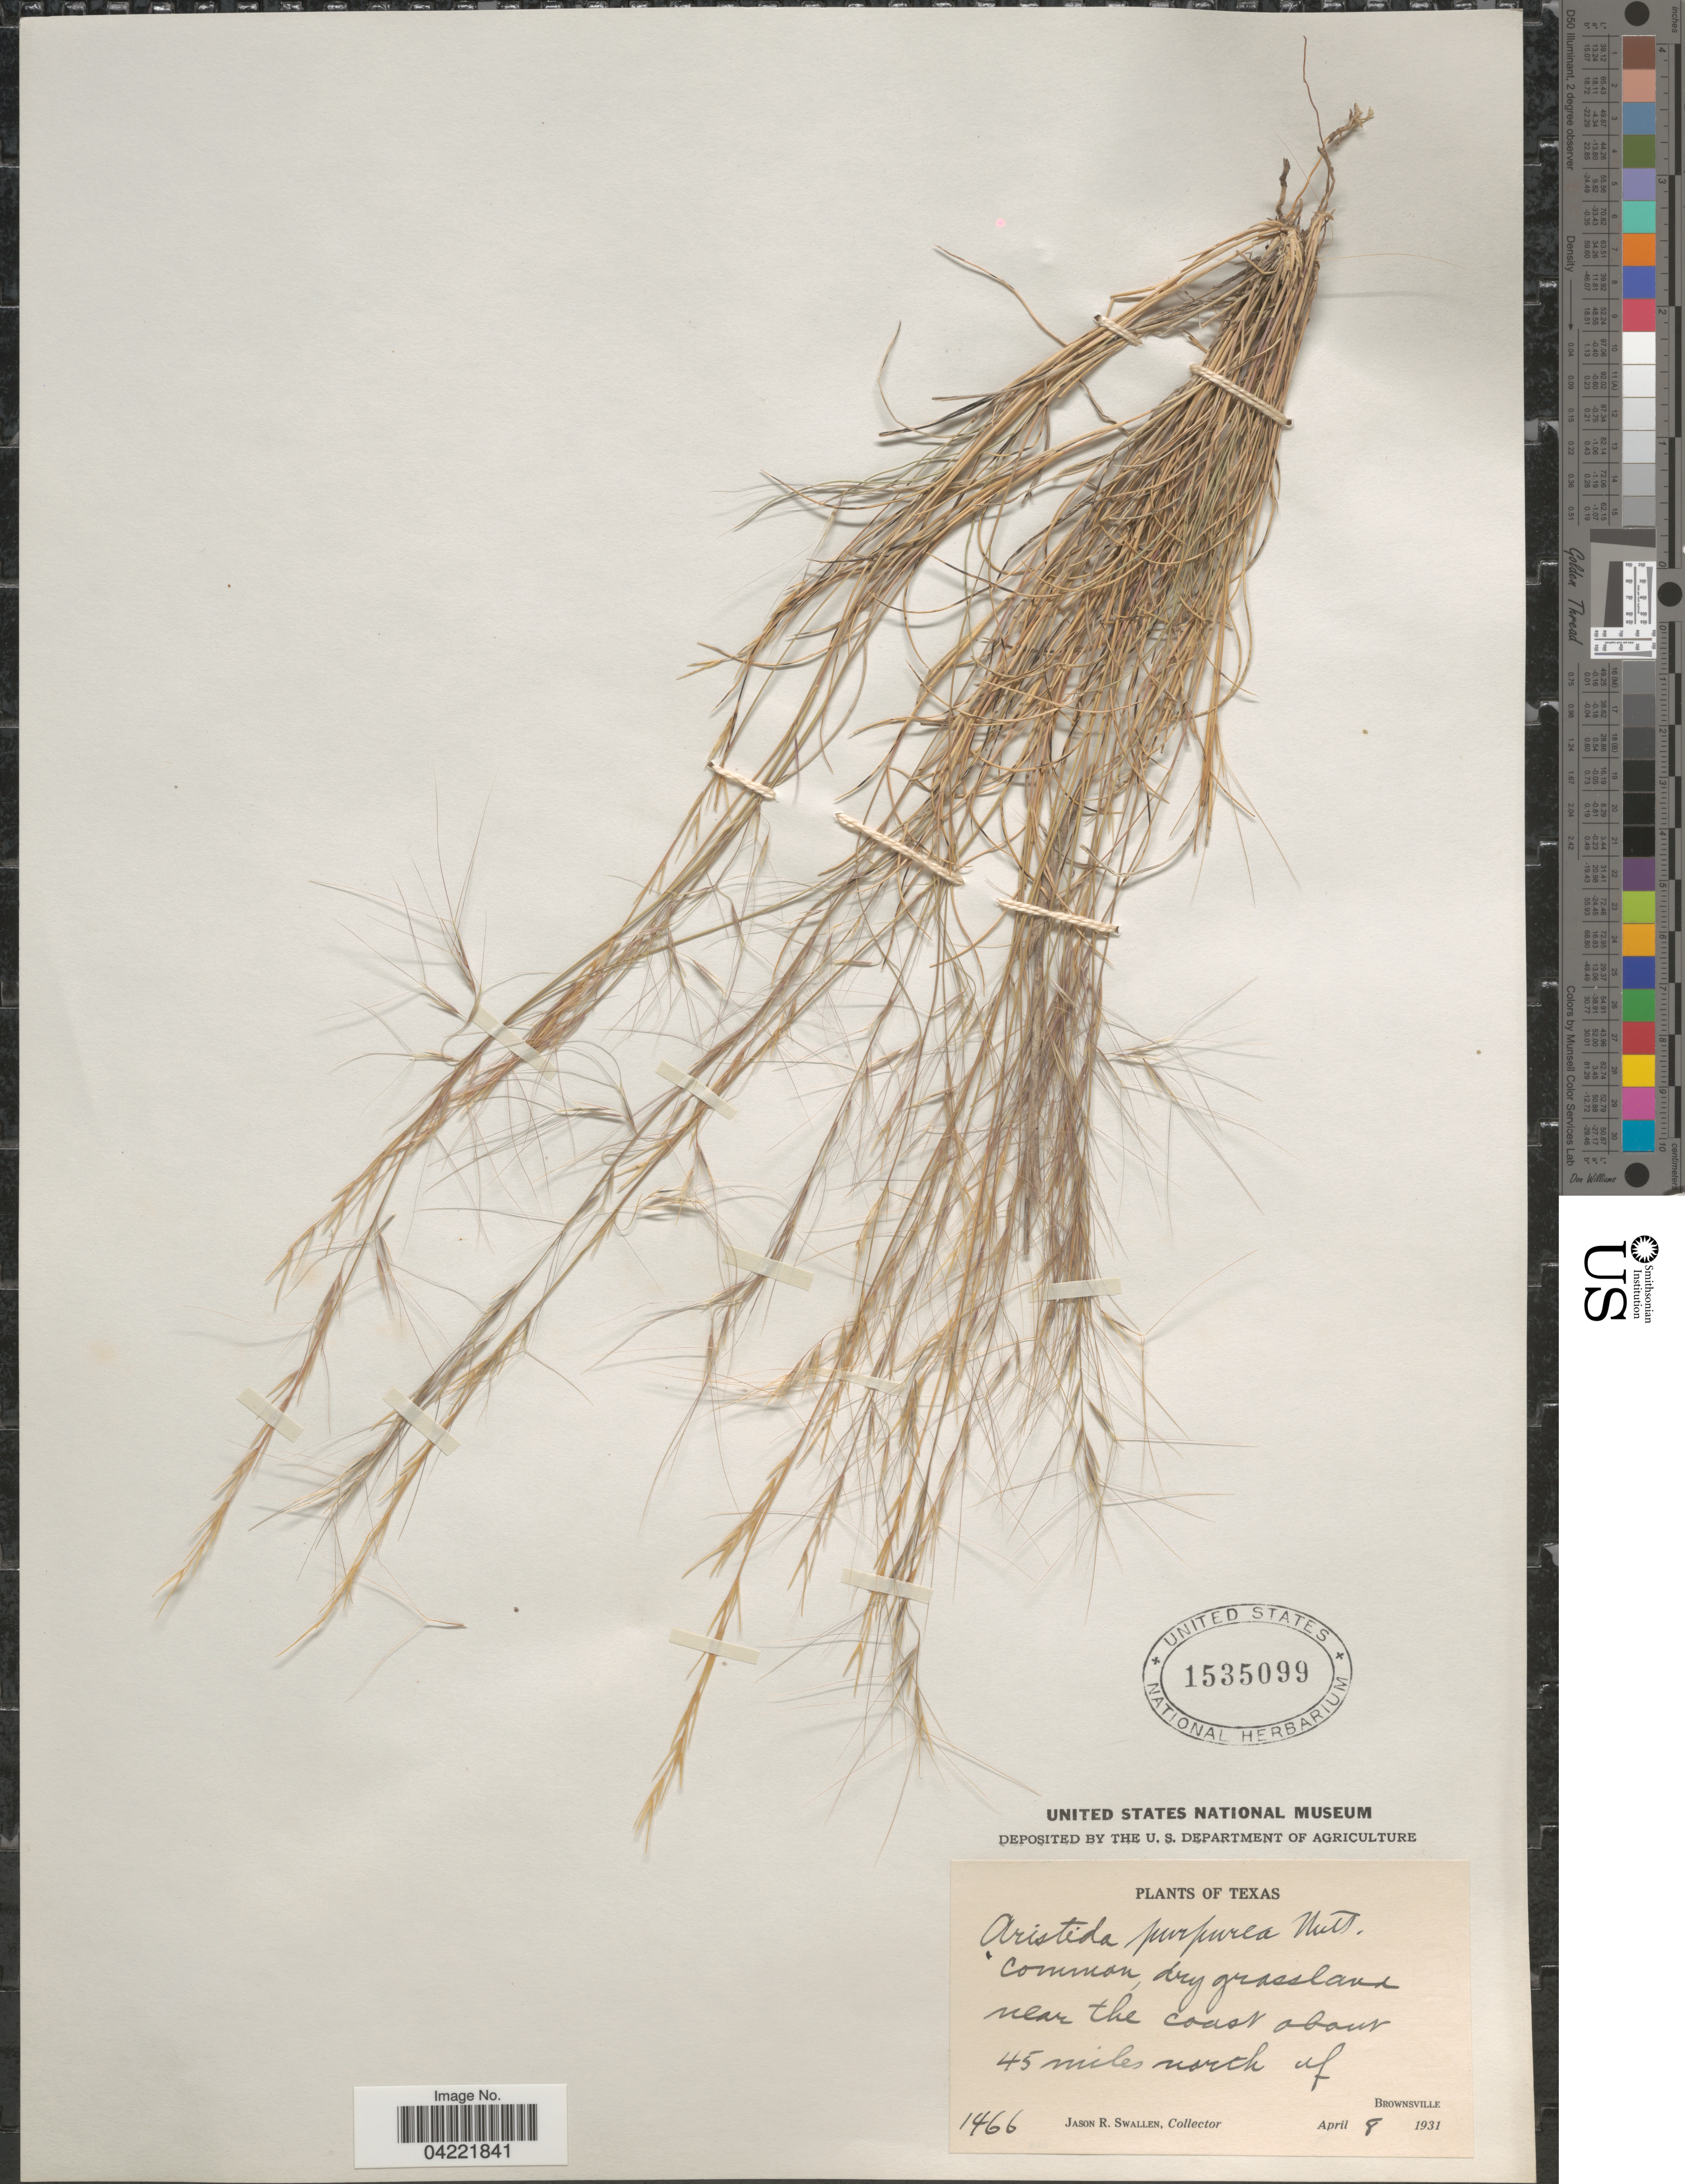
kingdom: Plantae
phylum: Tracheophyta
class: Liliopsida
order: Poales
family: Poaceae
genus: Aristida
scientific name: Aristida purpurea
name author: Nutt.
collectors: J. R. Swallen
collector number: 1466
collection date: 1931-04-08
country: United States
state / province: Texas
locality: Common, dry grasslans near the coast about 45 miles north of Brownsville.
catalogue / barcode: US 1535099